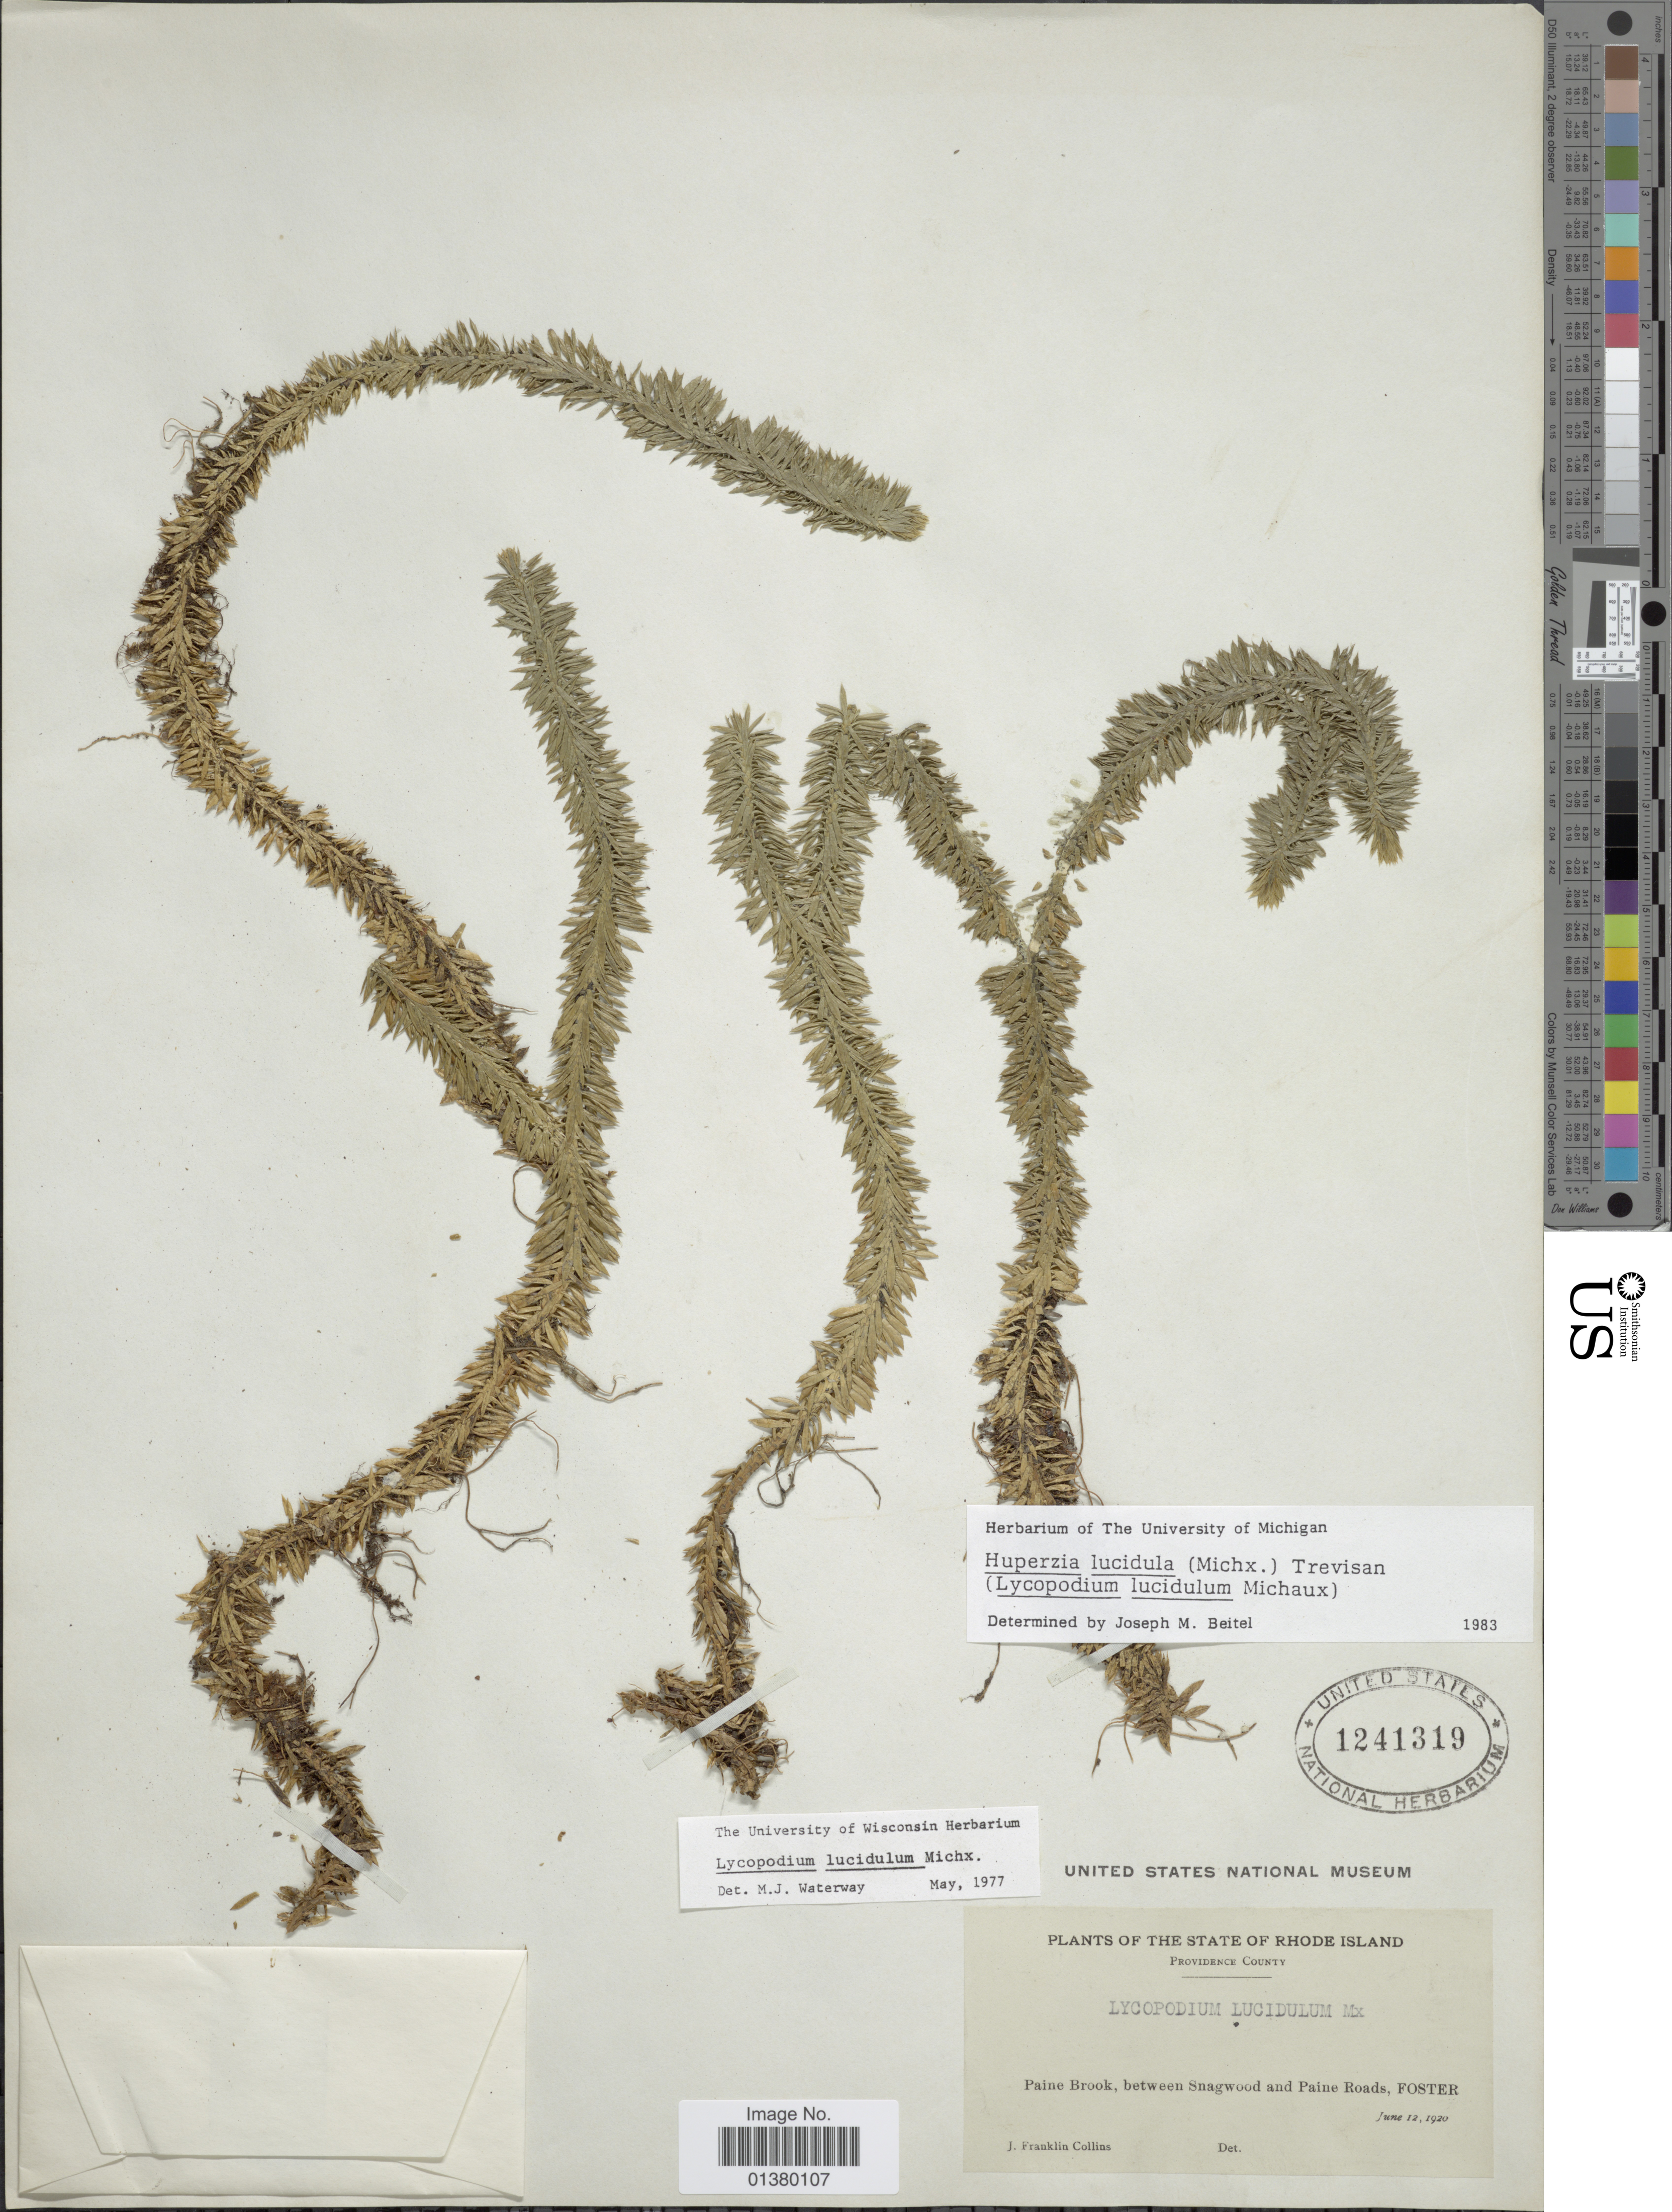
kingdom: Plantae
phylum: Tracheophyta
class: Lycopodiopsida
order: Lycopodiales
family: Lycopodiaceae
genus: Huperzia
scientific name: Huperzia lucidula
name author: (Michx.) Trevis.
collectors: J. Collins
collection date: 1920-06-12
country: United States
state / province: Rhode Island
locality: The State of Rhode Island, province County, Paine Brook, between Snagwood and Paine Roads, Foster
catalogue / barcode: US 1241319